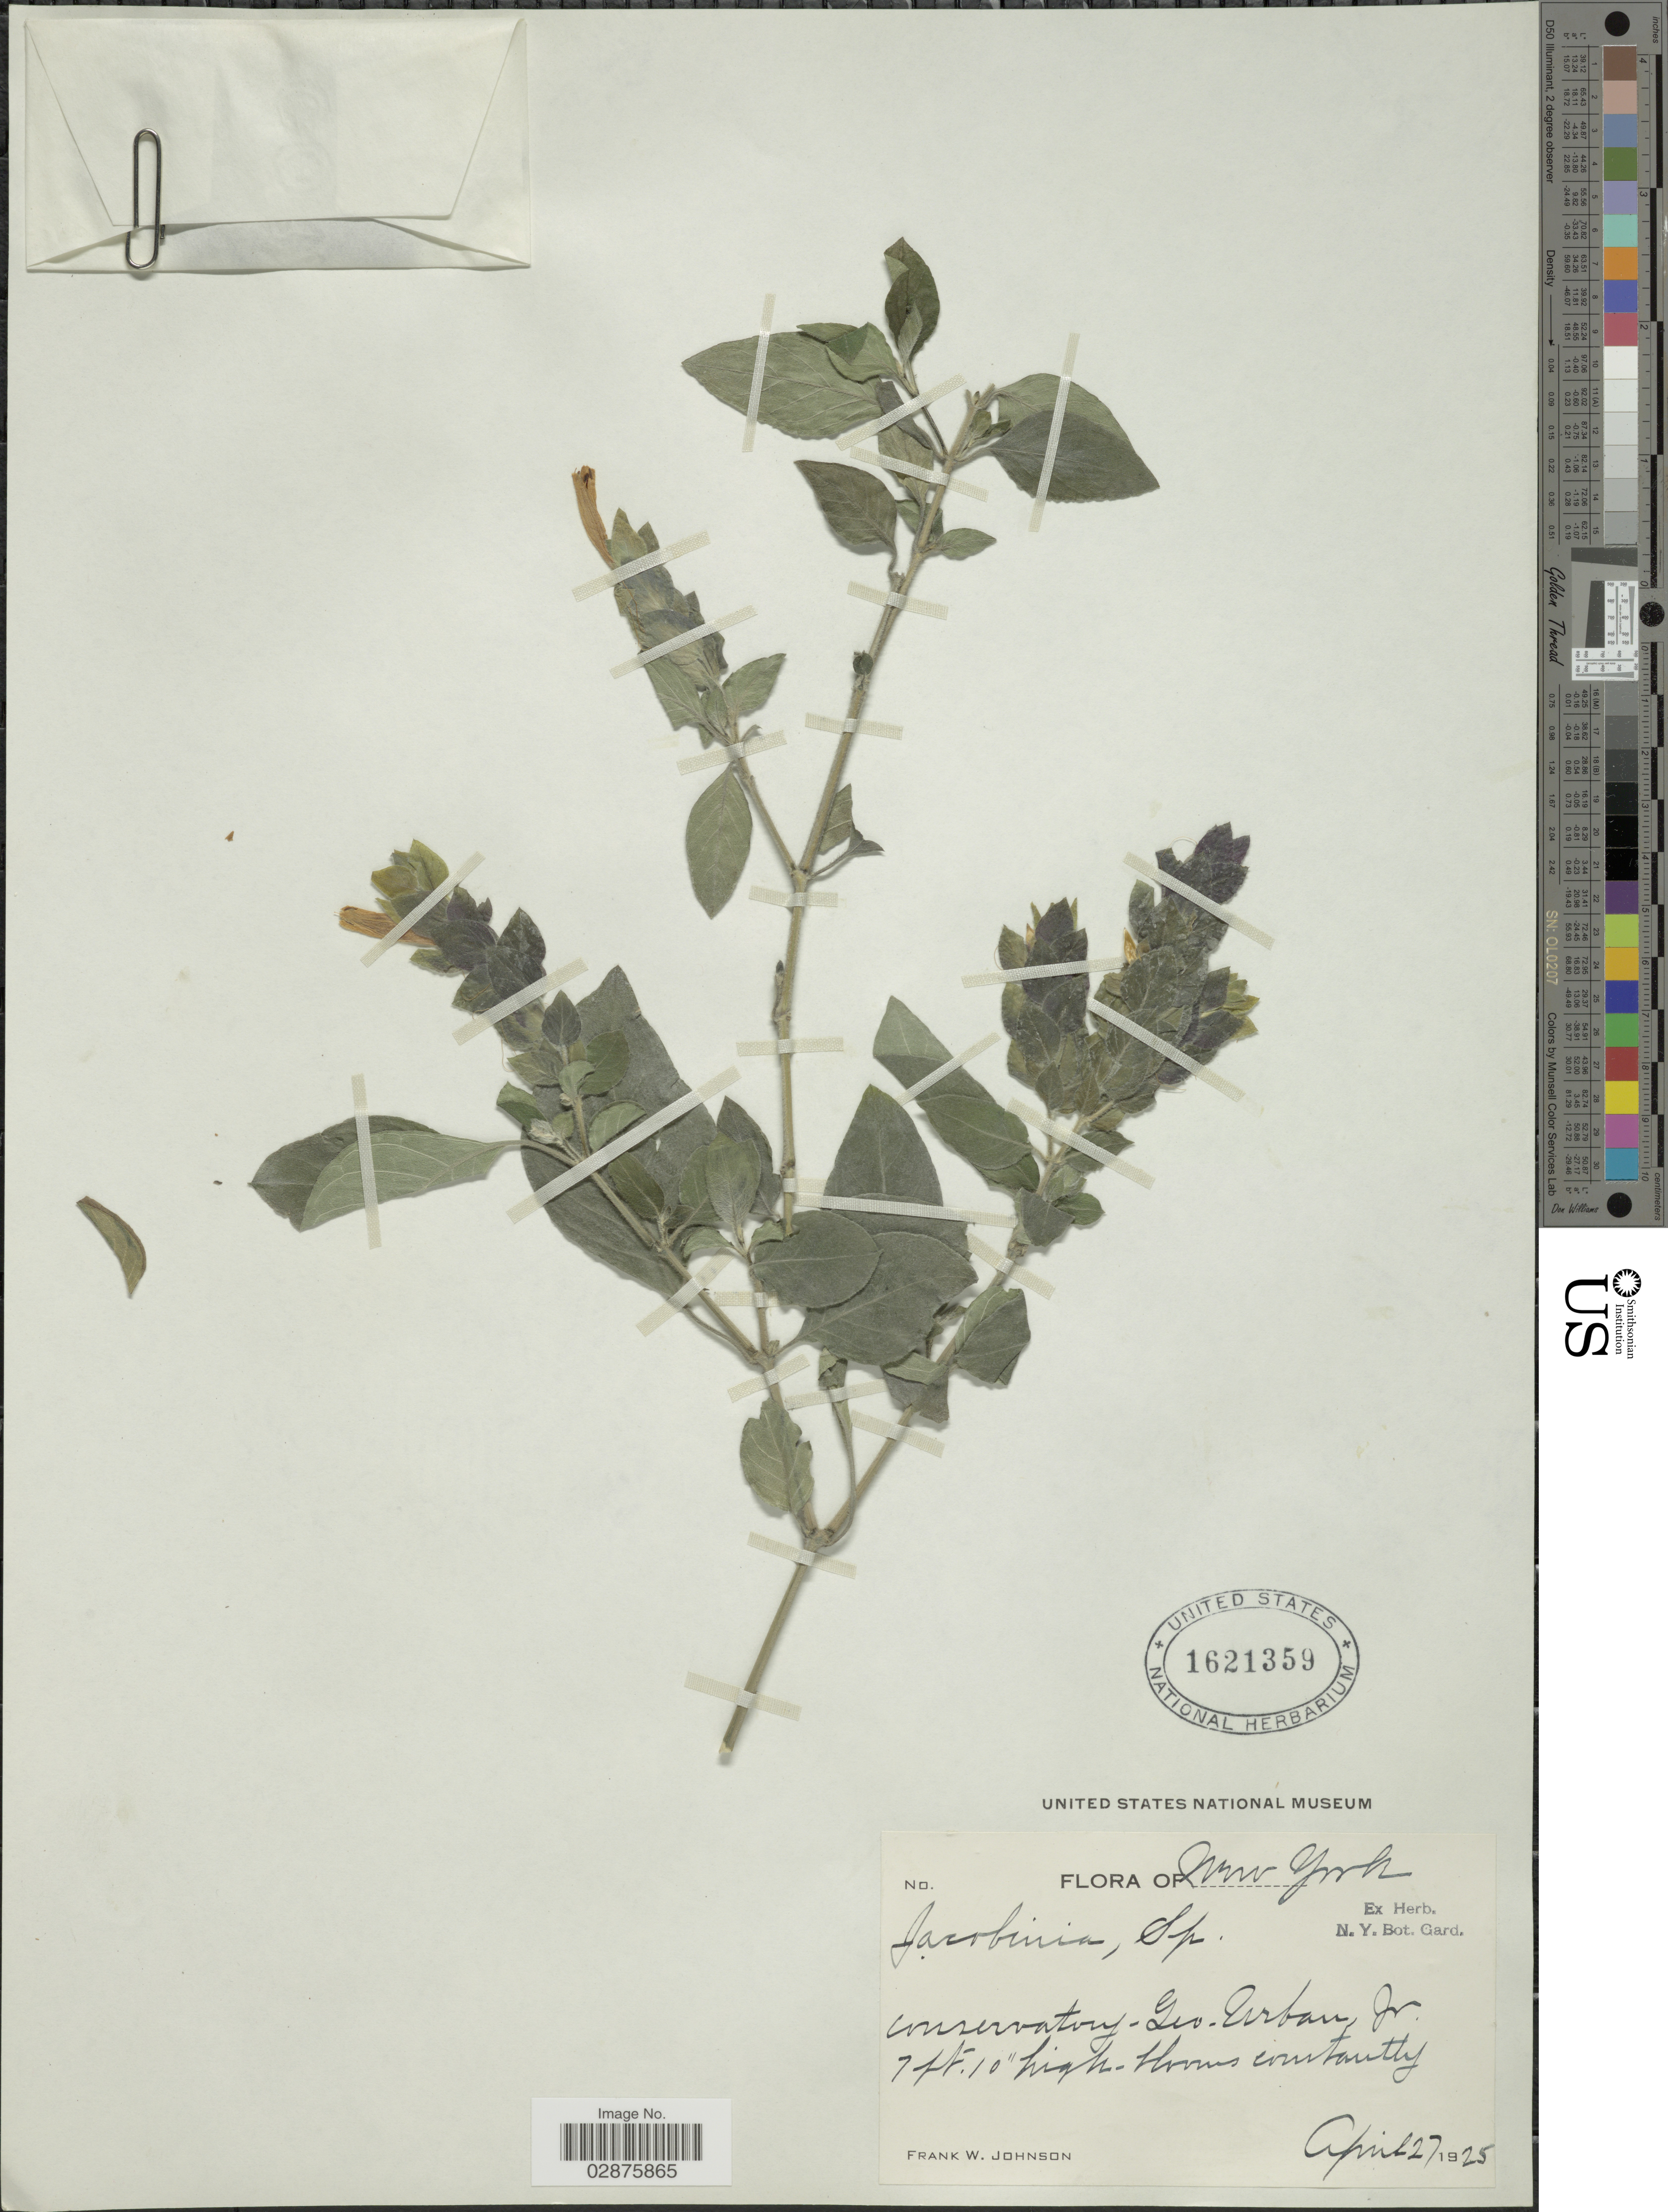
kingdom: Plantae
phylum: Tracheophyta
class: Magnoliopsida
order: Lamiales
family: Acanthaceae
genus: Justicia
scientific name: Justicia brandegeana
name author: Wassh. & L.B. Sm.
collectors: F. W. Johnson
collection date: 1925-04-27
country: United States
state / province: New York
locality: Conservatory-Geo-Urban, Jr.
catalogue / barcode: US 1621359